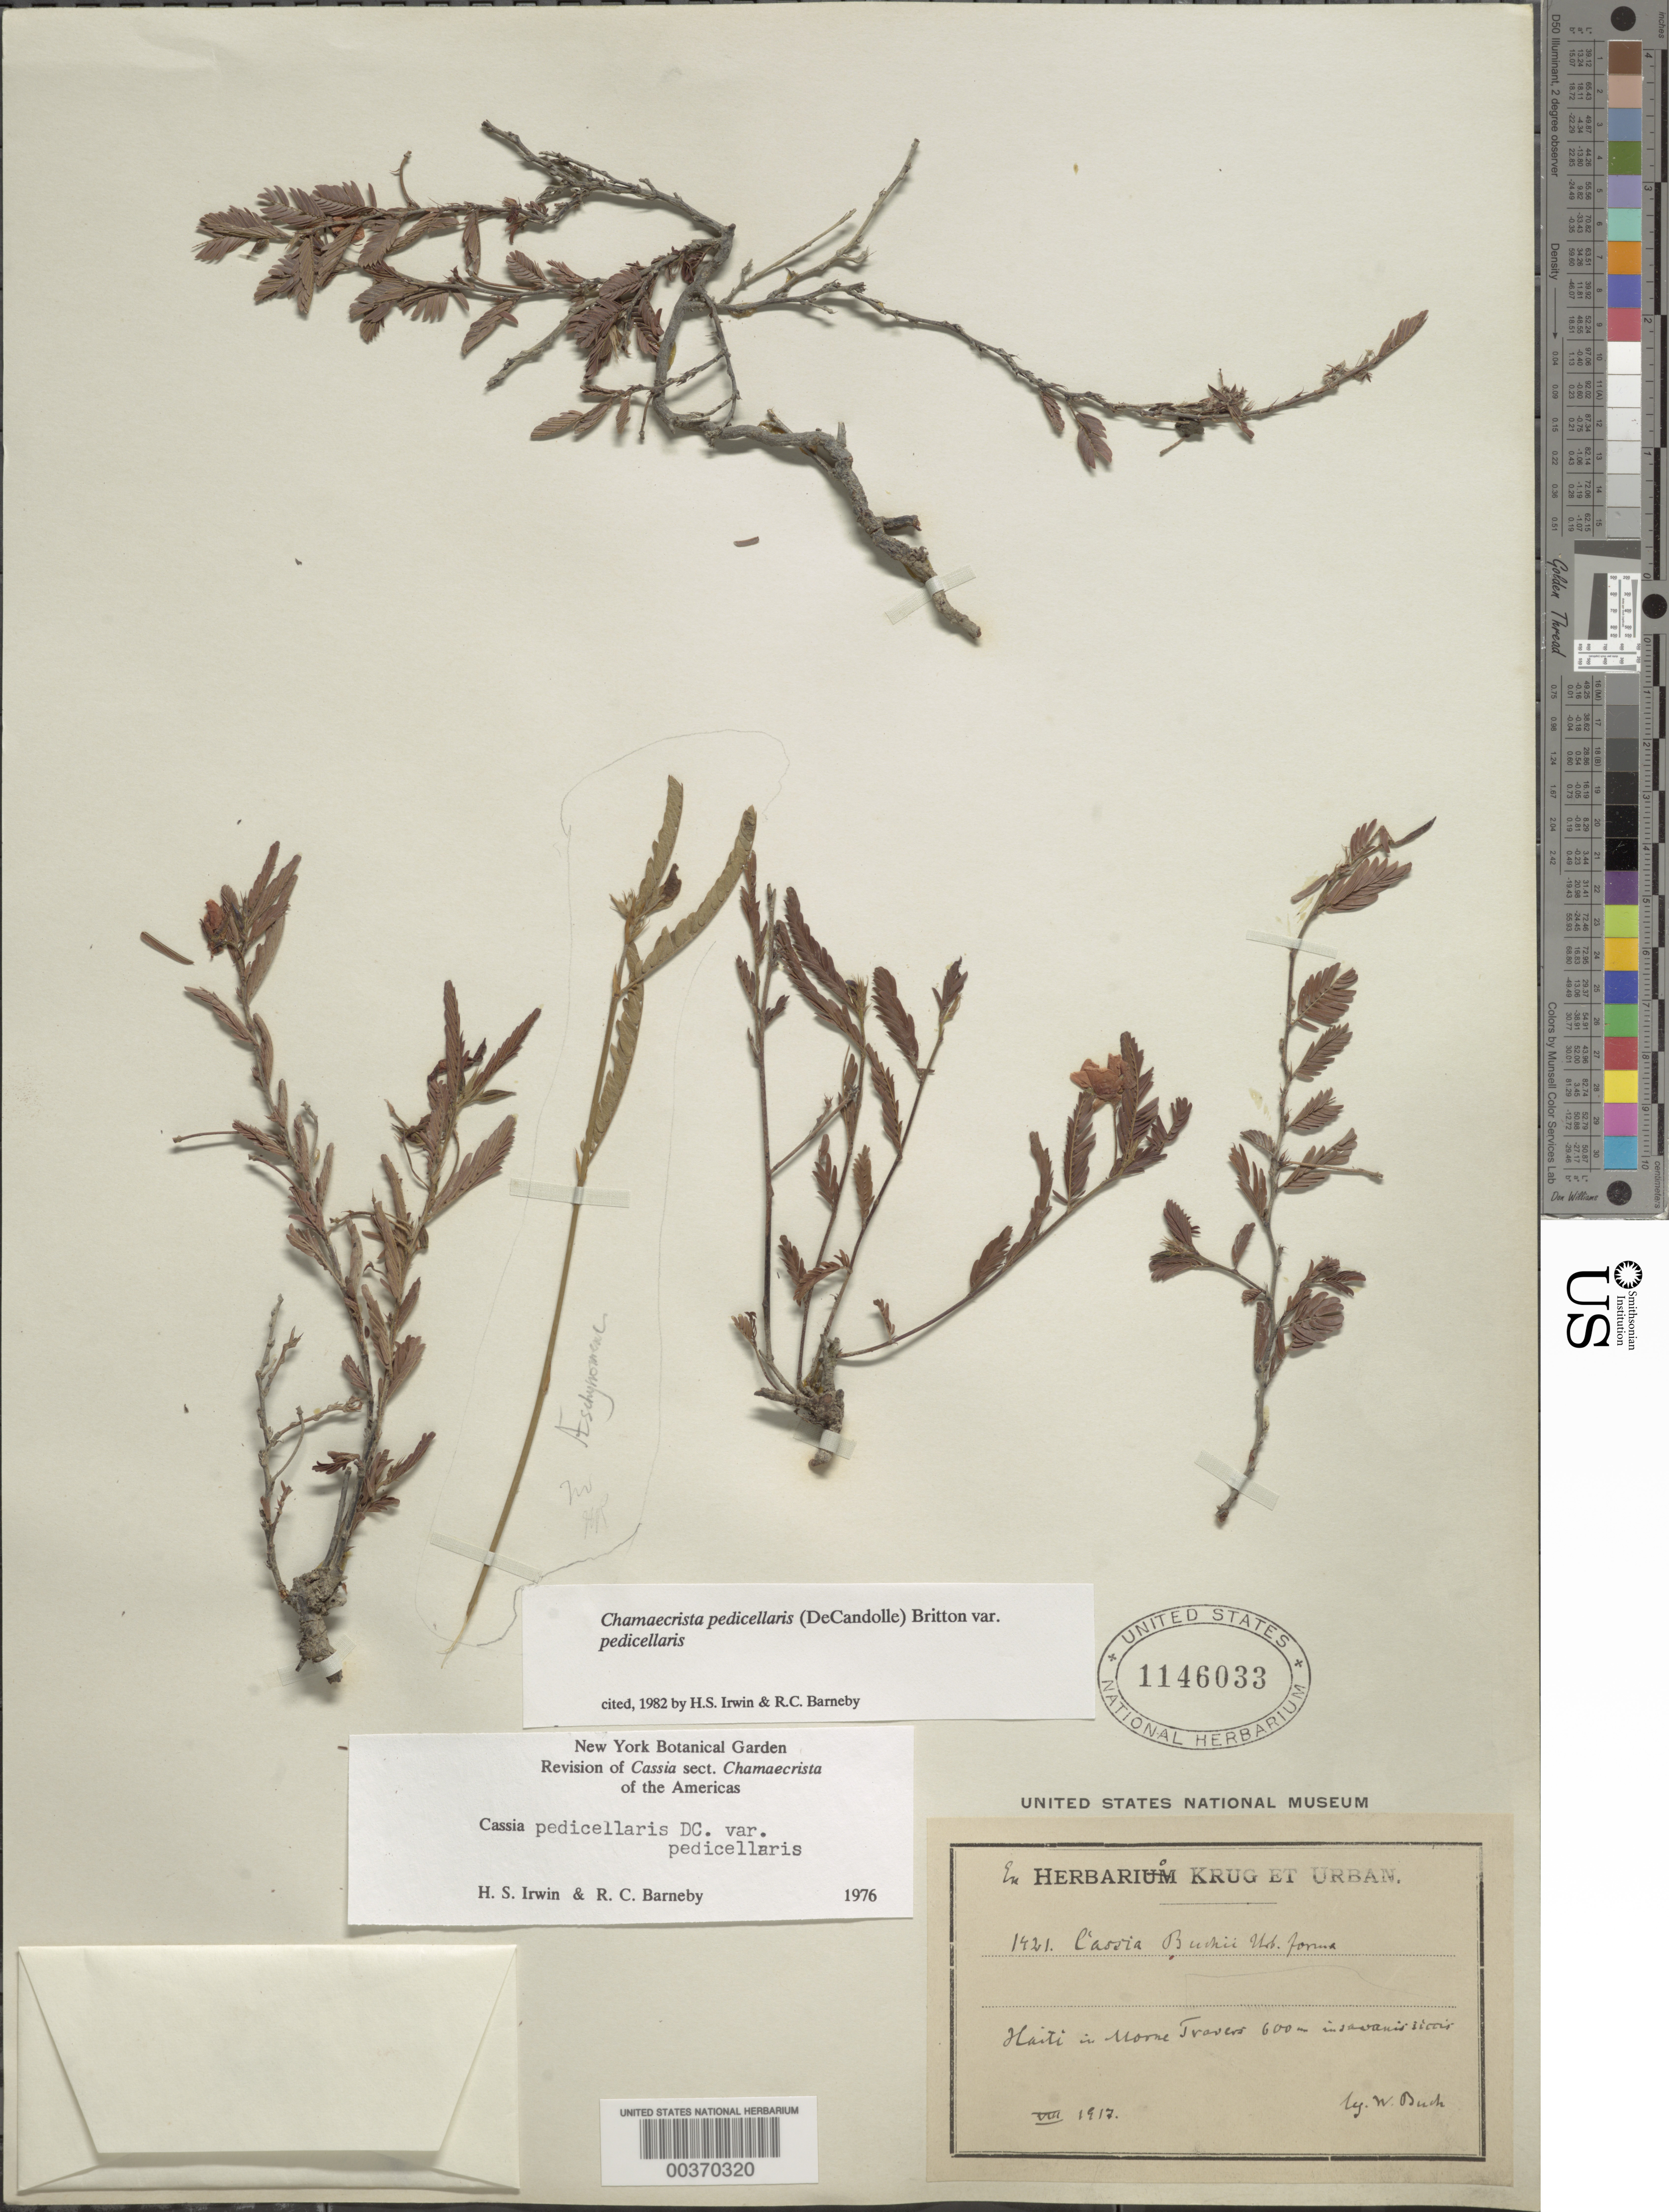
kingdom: Plantae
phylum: Tracheophyta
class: Magnoliopsida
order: Fabales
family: Fabaceae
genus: Chamaecrista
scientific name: Chamaecrista pedicellaris var. pedicellaris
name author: Britton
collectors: W. Buch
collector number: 1421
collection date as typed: Aug 1917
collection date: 1917-08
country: Haiti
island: Hispaniola Island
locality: Morne travers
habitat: In savanis licoris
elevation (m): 600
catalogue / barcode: US 1146033